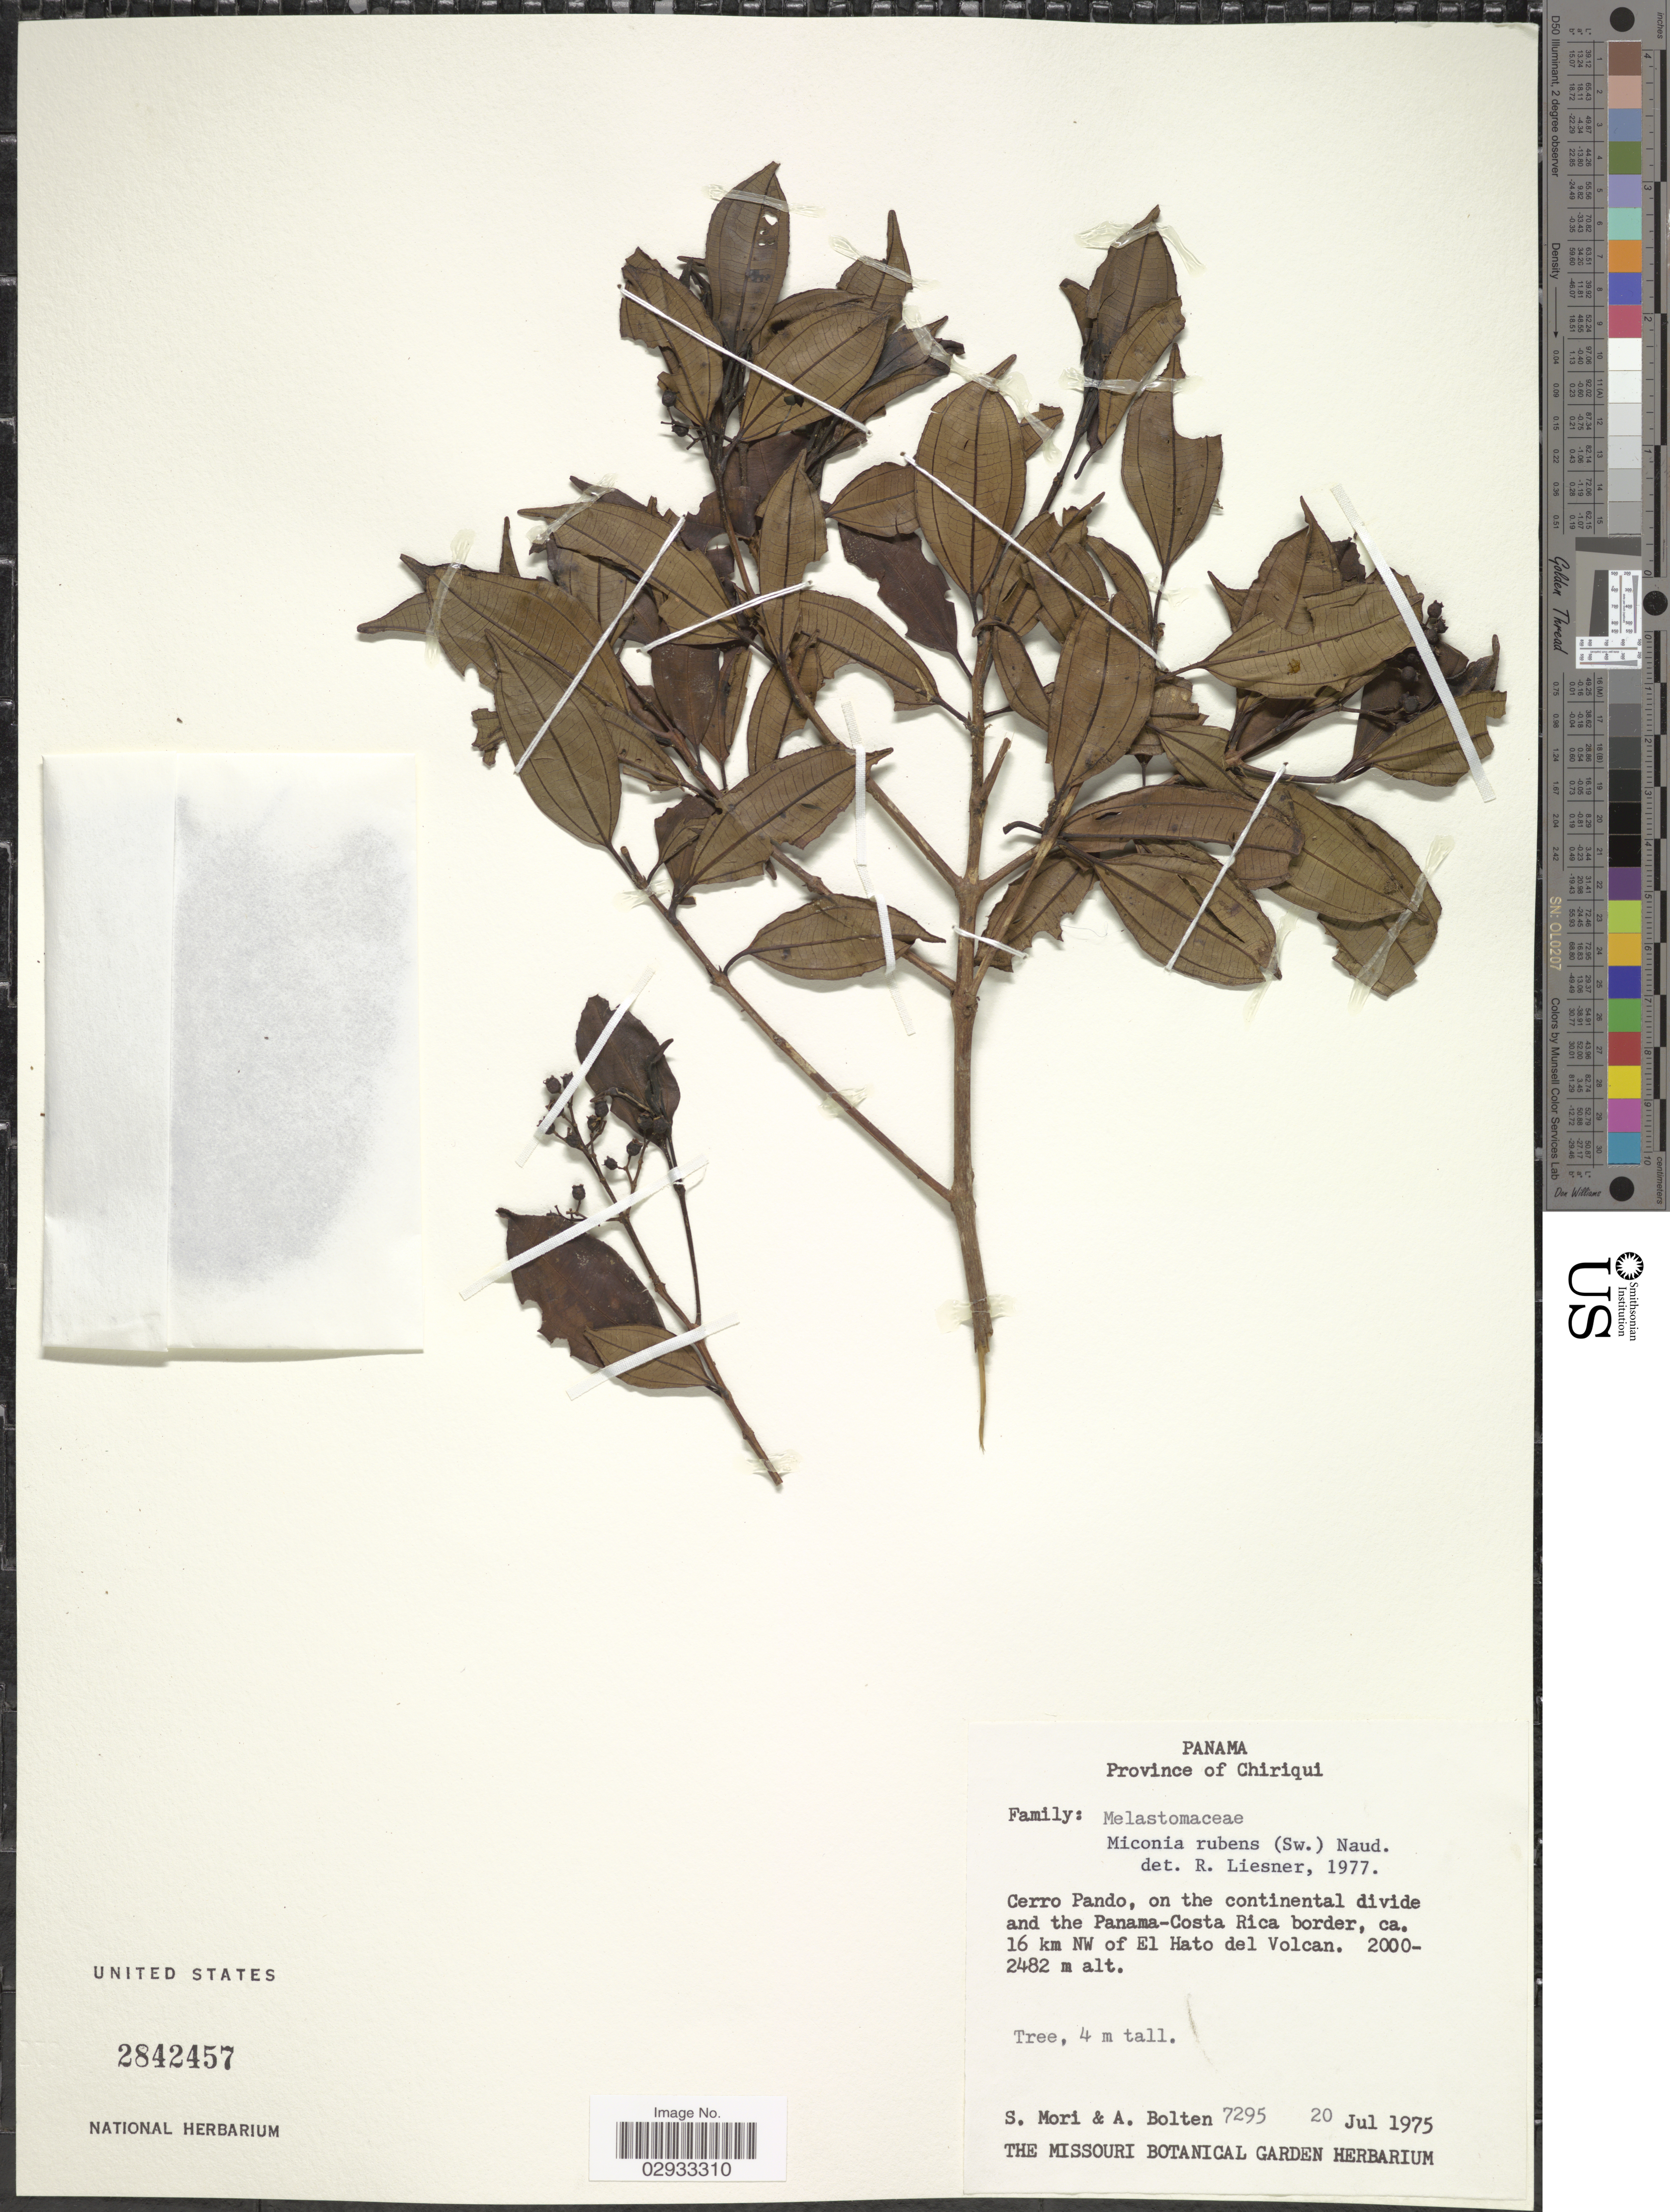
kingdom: Plantae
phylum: Tracheophyta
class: Magnoliopsida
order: Myrtales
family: Melastomataceae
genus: Miconia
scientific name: Miconia rubens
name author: (Sw.) Naudin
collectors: S. Mori & A. Bolten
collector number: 7295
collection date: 1975-07-20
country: Panama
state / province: Chiriqui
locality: Cerro Pando, on the continental divide and the Panama-Costa Rica border, ca. 16 km NW of El Hato del Volcan.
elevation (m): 2000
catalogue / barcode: US 2842457